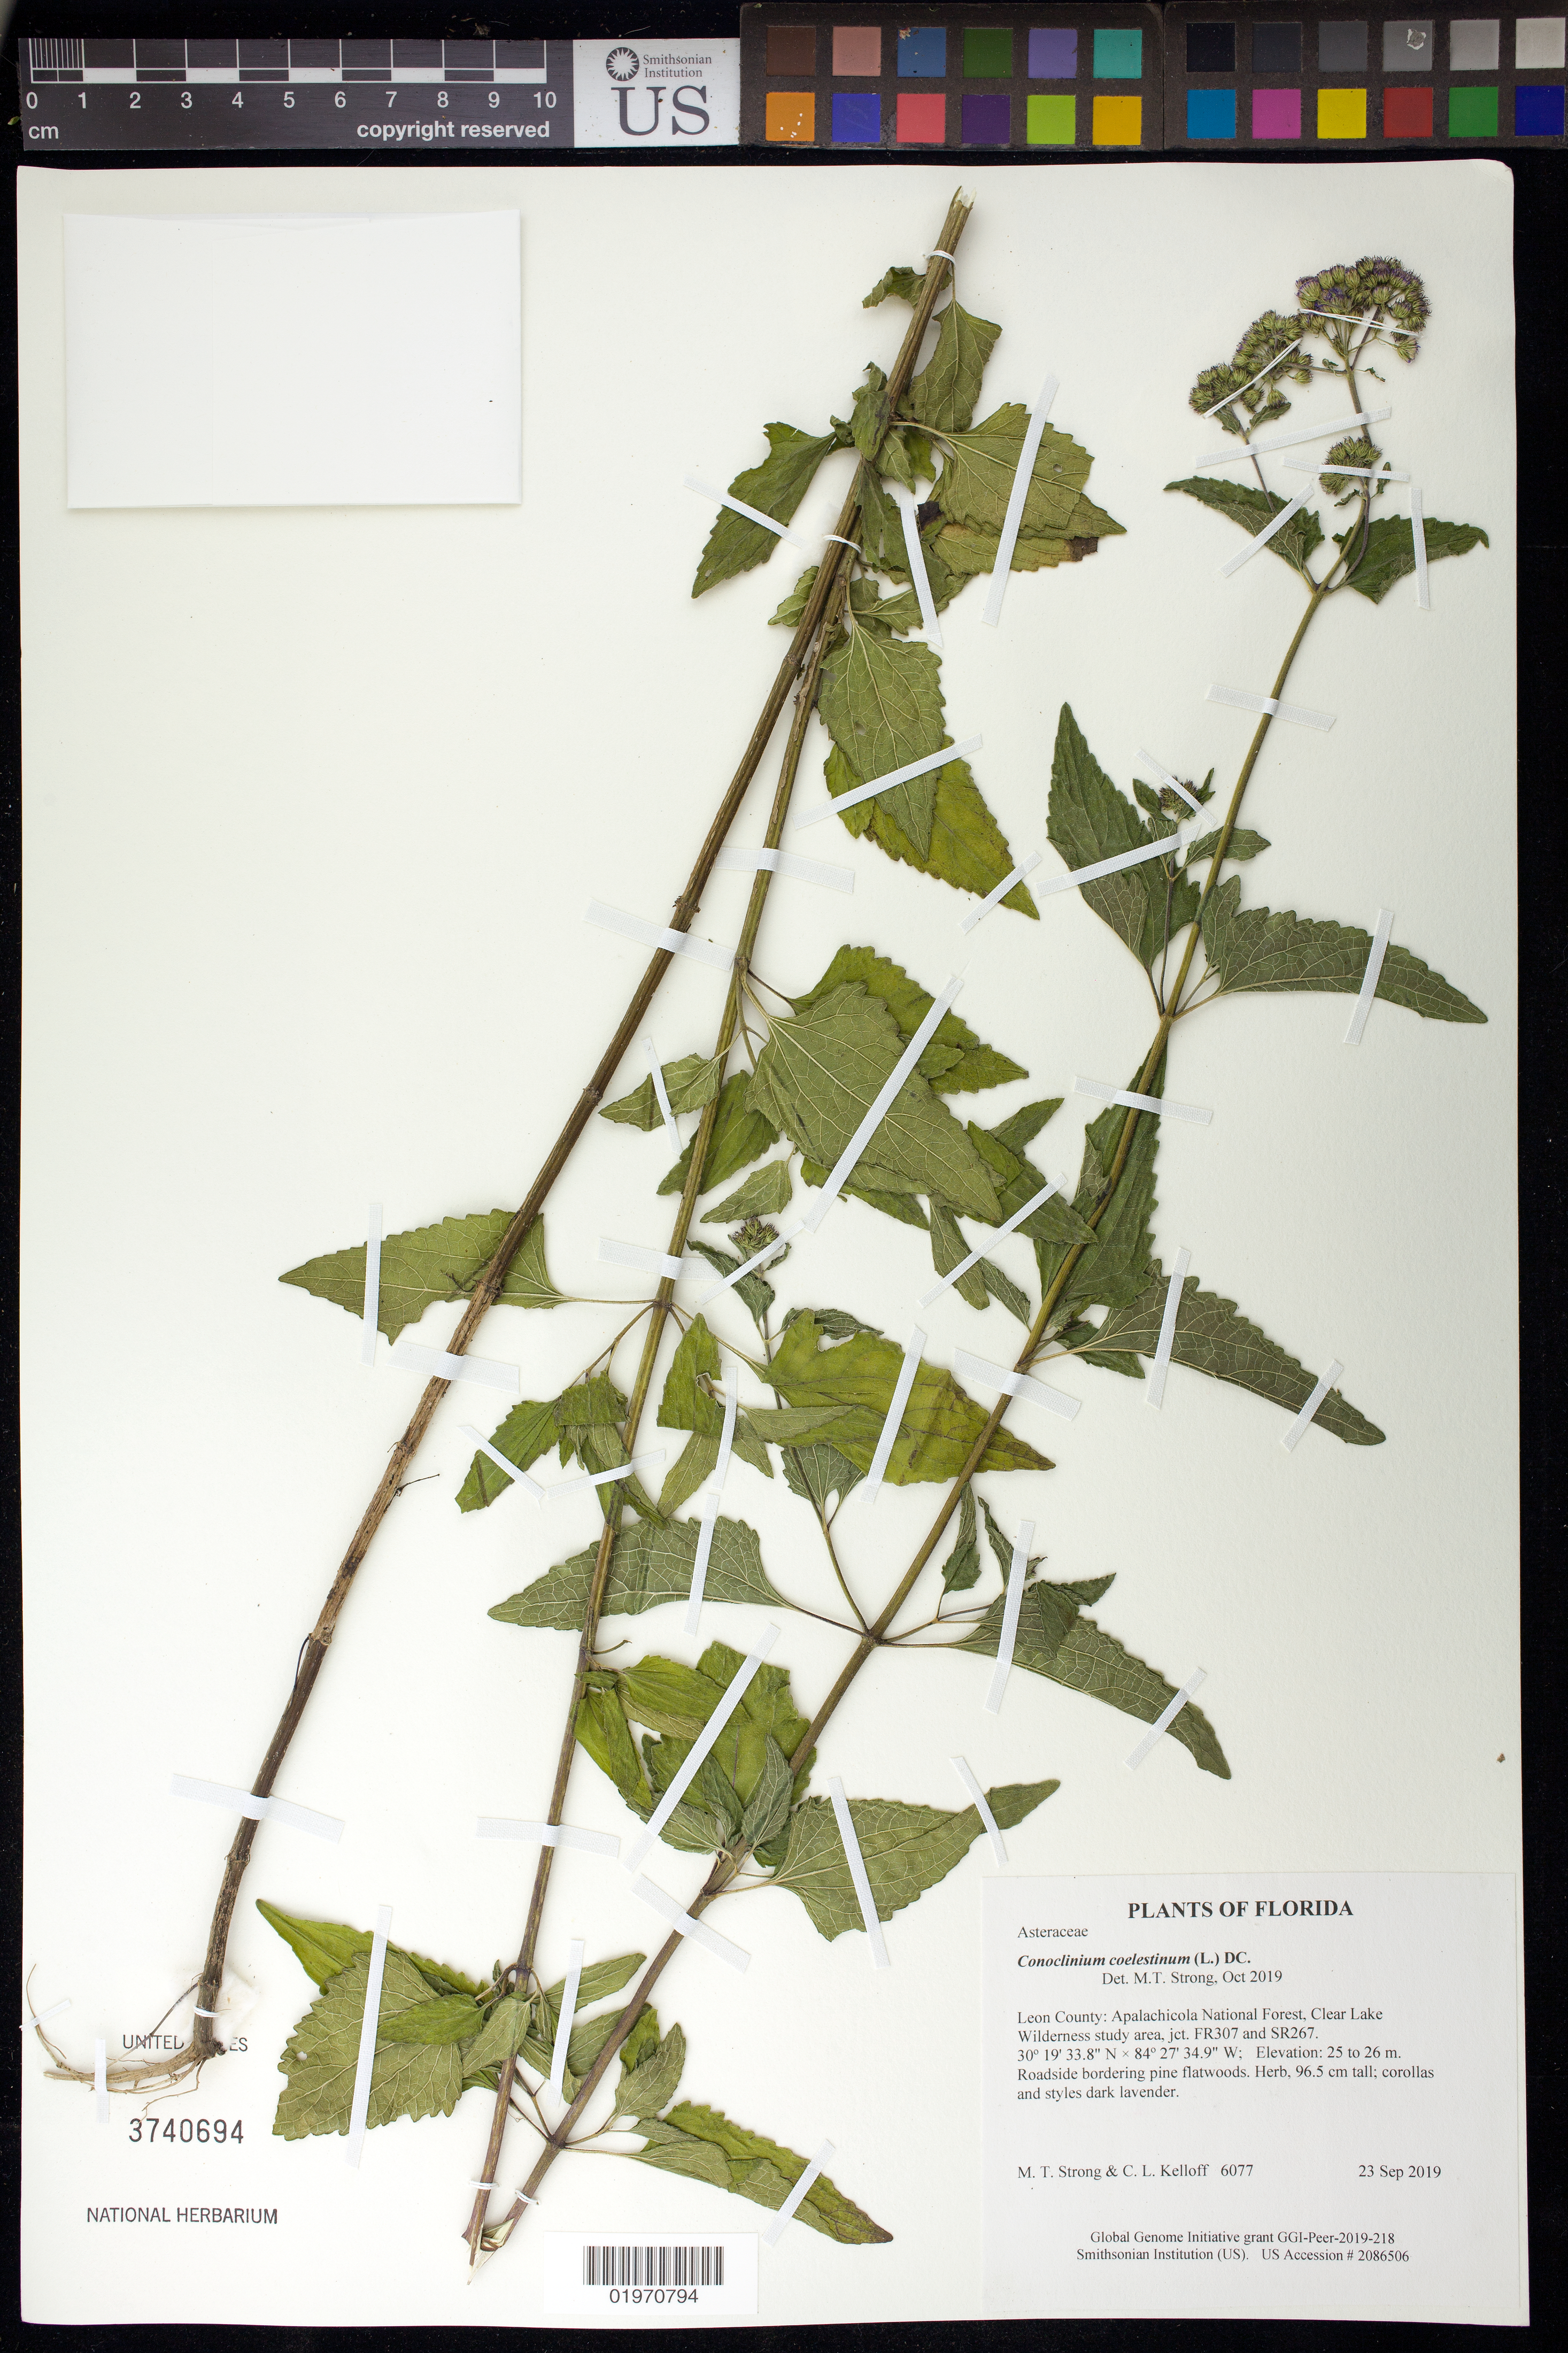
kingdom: Plantae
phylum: Tracheophyta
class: Magnoliopsida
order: Asterales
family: Asteraceae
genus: Conoclinium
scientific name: Conoclinium coelestinum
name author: (L.) DC.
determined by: Strong, Mark T., (BOT), Smithsonian Institution - National Museum of Natural History (UNITED STATES)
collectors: M. T. Strong & C. L. Kelloff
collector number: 6077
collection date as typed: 23 Sep 2019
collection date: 2019-09-23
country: United States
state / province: Florida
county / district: Leon County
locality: Apalachicola National Forest, Clear Lake Wilderness study area, jct. FR307 and SR267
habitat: Roadside bordering pine flatwoods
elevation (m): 25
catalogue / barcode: US 3740694